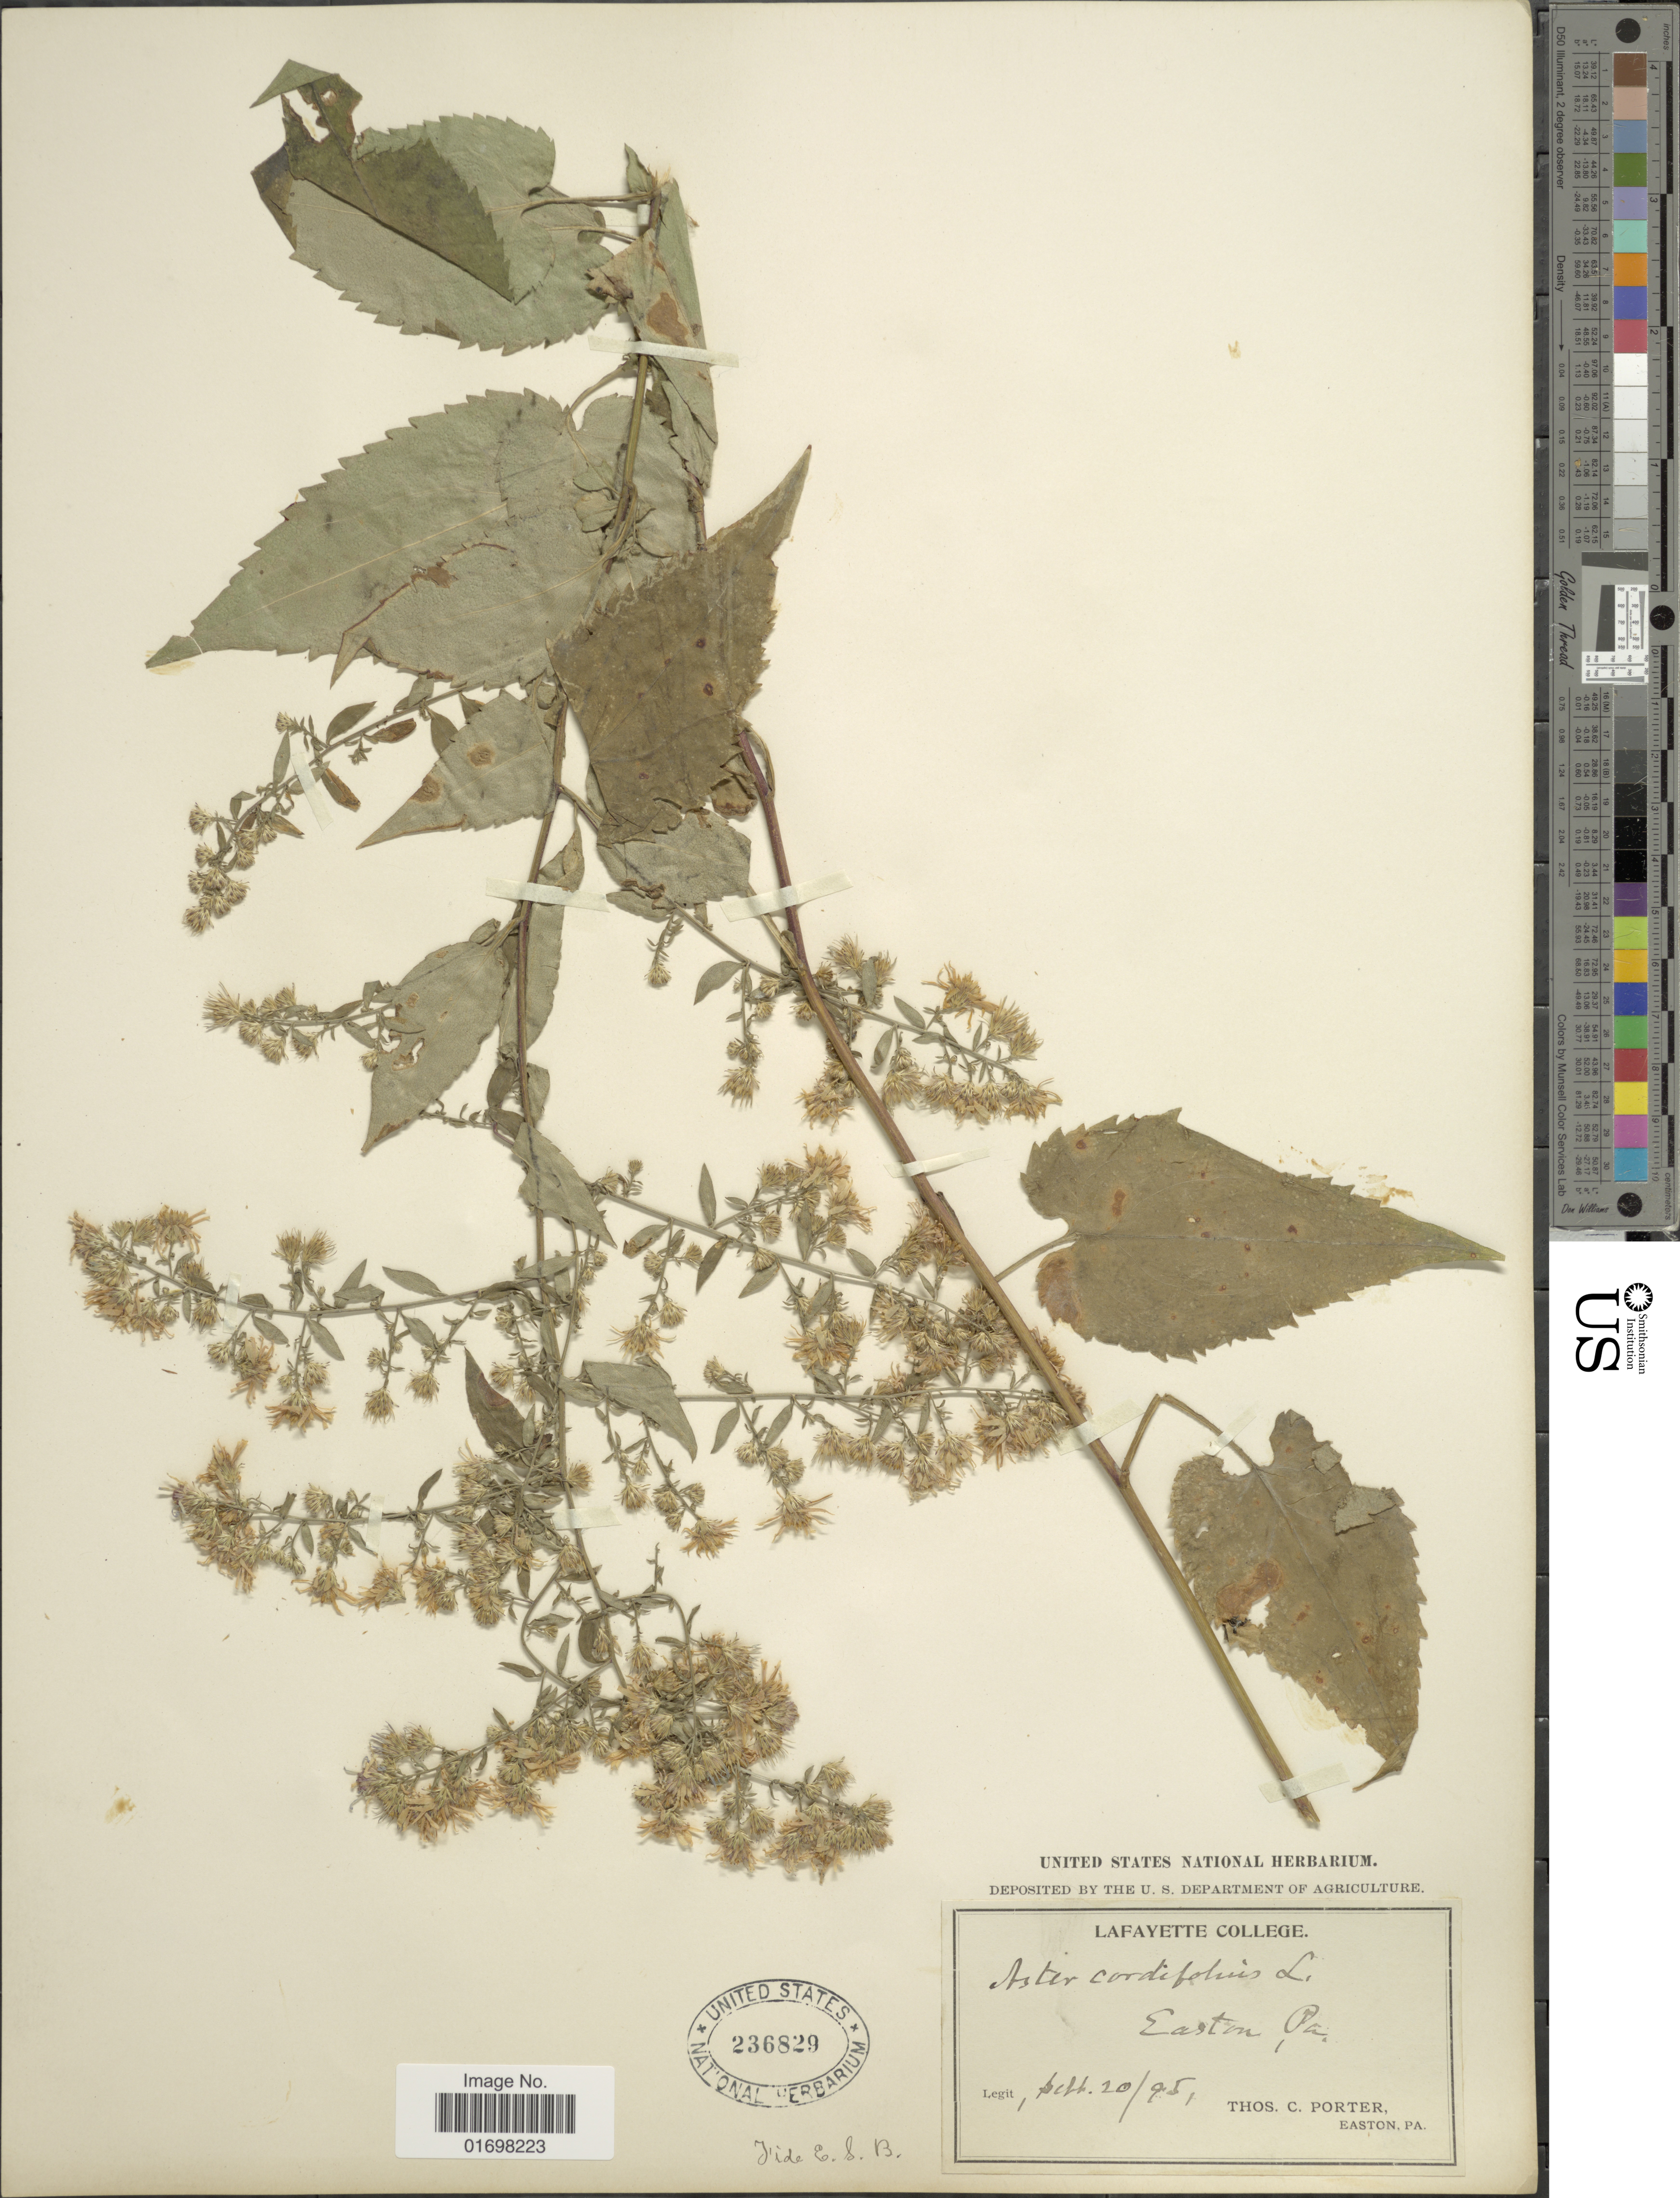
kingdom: Plantae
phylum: Tracheophyta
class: Magnoliopsida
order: Asterales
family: Asteraceae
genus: Symphyotrichum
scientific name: Symphyotrichum cordifolium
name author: (L.) G.L. Nesom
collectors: T. C. Porter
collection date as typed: Transcribed d/m/y: 20/9/95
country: United States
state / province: Pennsylvania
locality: Easton, Pa.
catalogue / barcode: US 236829